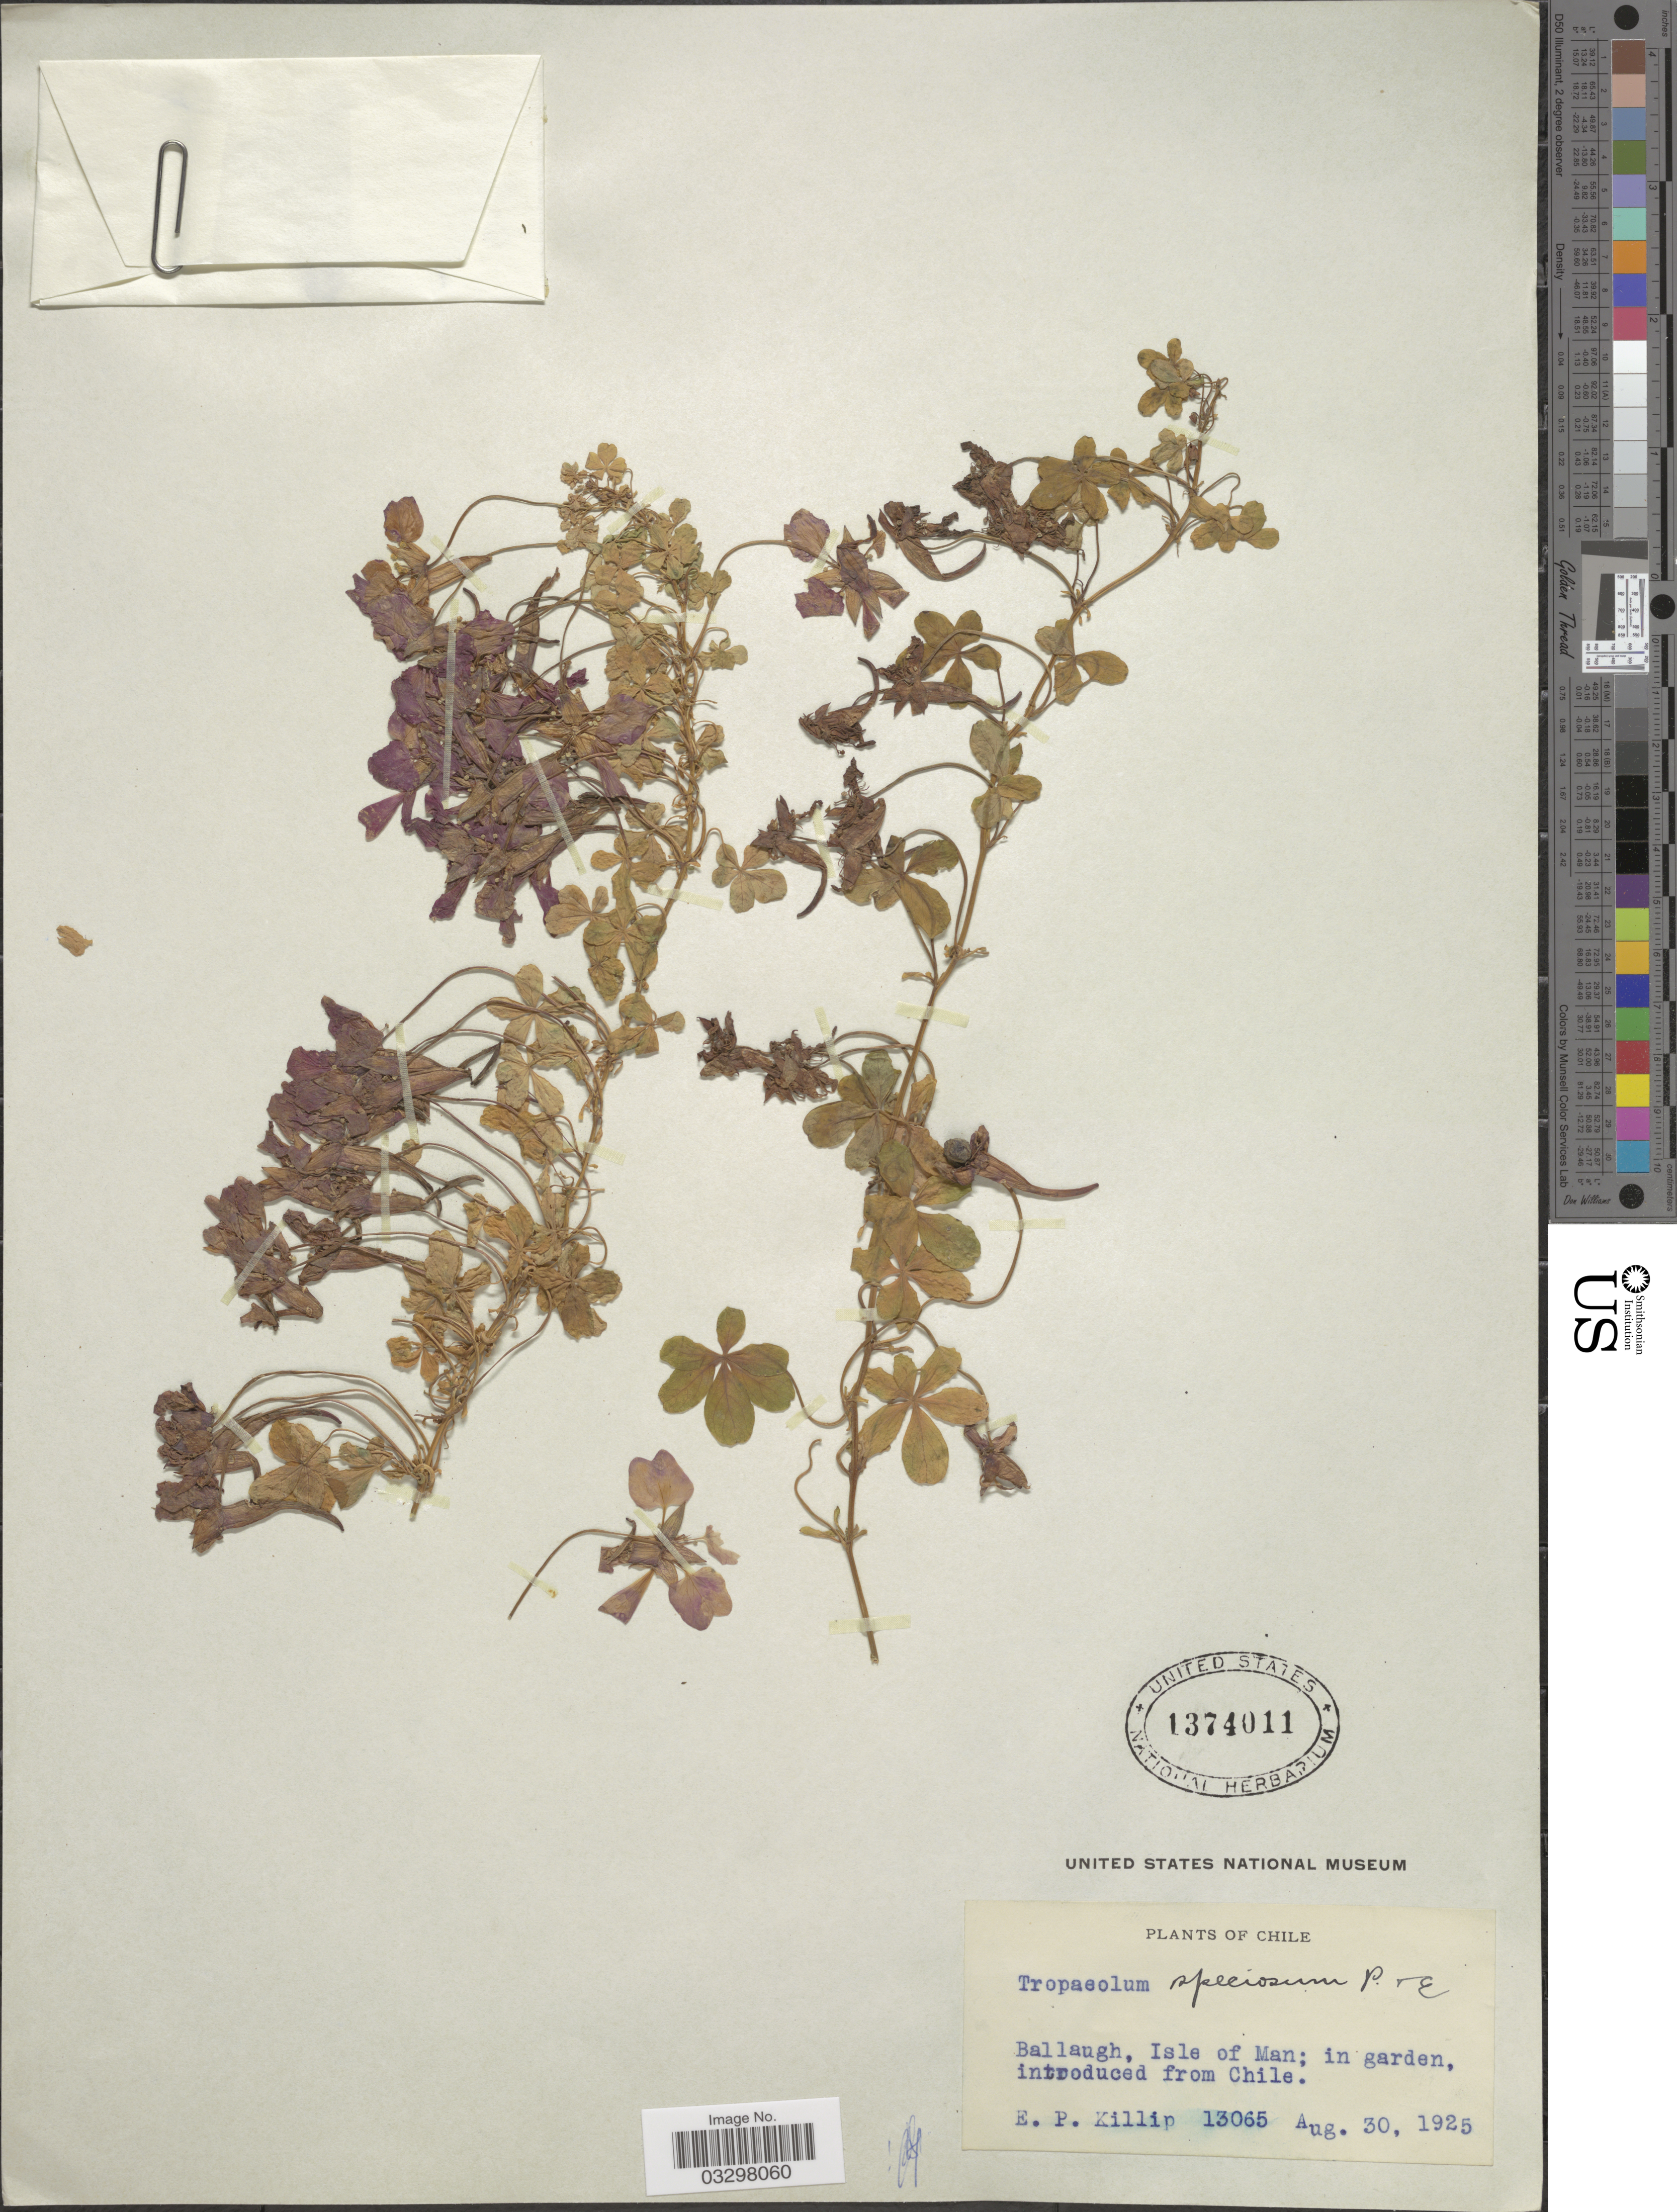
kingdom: Plantae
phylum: Tracheophyta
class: Magnoliopsida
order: Brassicales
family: Tropaeolaceae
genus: Tropaeolum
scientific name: Tropaeolum speciosum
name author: Poepp. & Endl.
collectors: E. P. Killip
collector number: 13065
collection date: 1925-08-30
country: Chile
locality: Ballaugh, Isle of Man; in garden.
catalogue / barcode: US 1374011